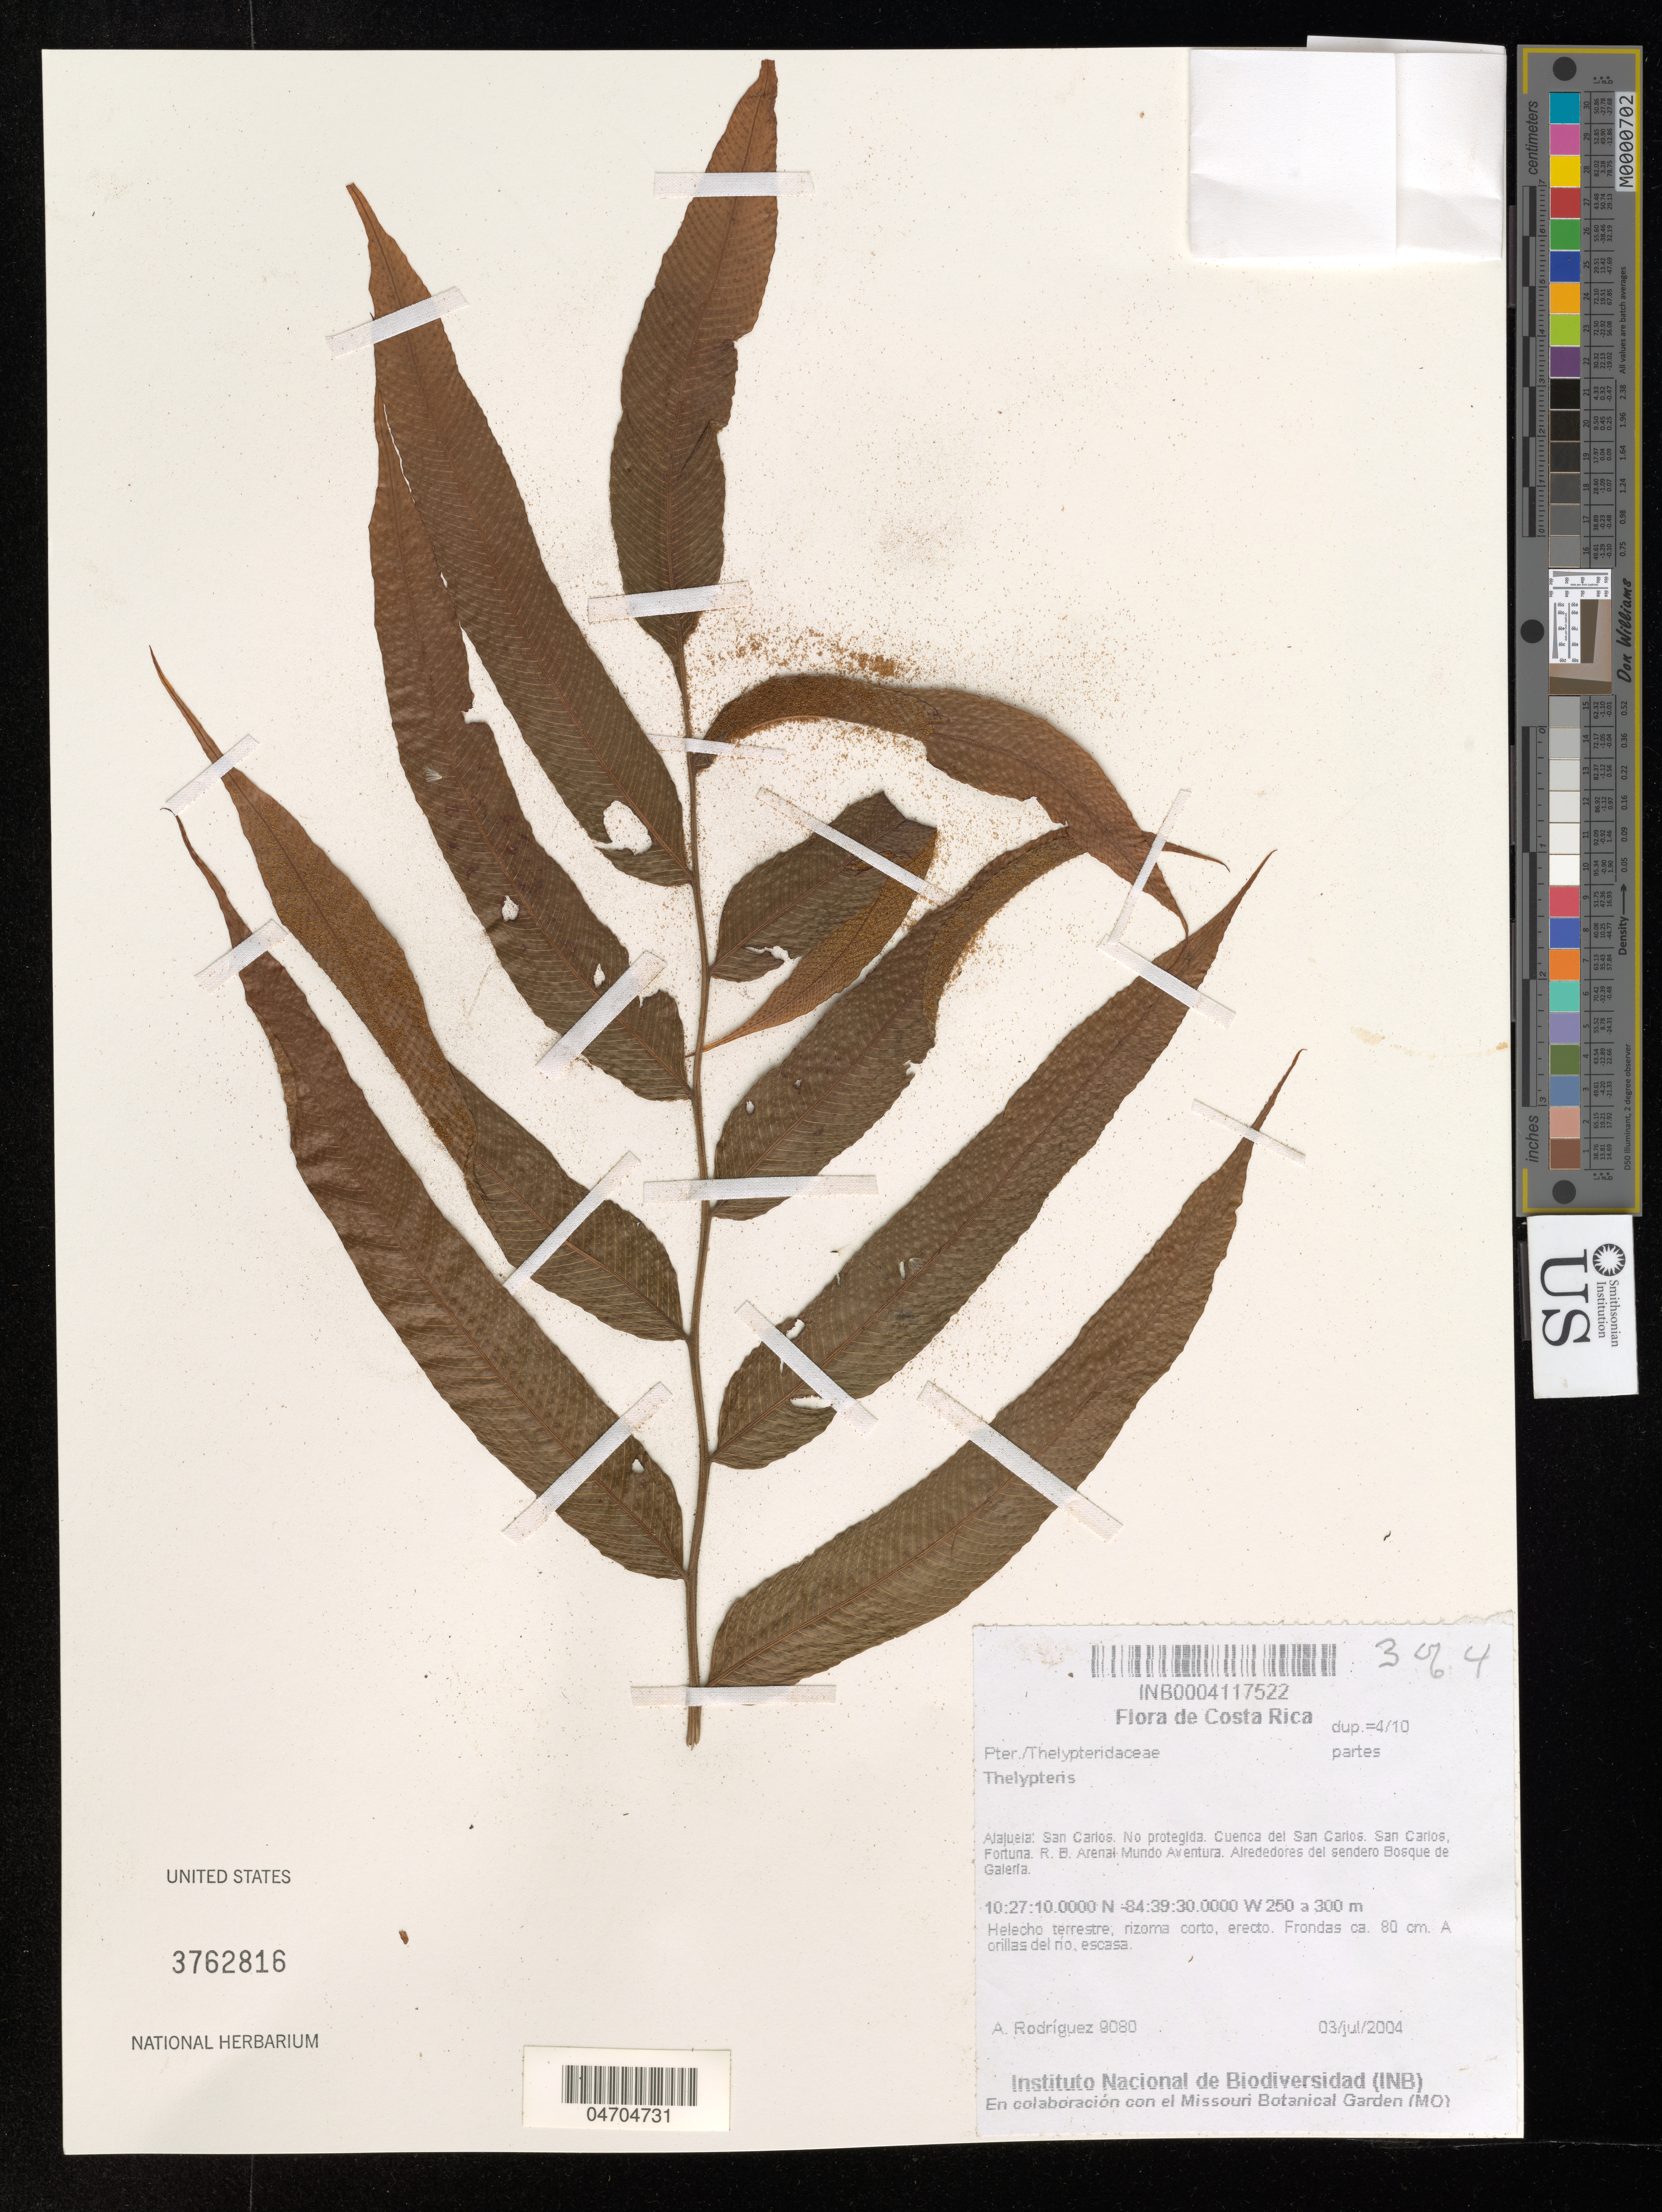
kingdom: Plantae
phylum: Tracheophyta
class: Polypodiopsida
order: Polypodiales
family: Thelypteridaceae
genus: Thelypteris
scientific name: Thelypteris (Meniscium) sp.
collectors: A. Rodríguez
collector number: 9080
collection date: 2004-07-03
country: Costa Rica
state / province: Alajuela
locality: San Carlos. No protegida. Cuenca del San Carlos. San Carlos, Fortuna. R.B. Arenal Mundo Aventura.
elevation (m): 250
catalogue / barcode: US 3762816